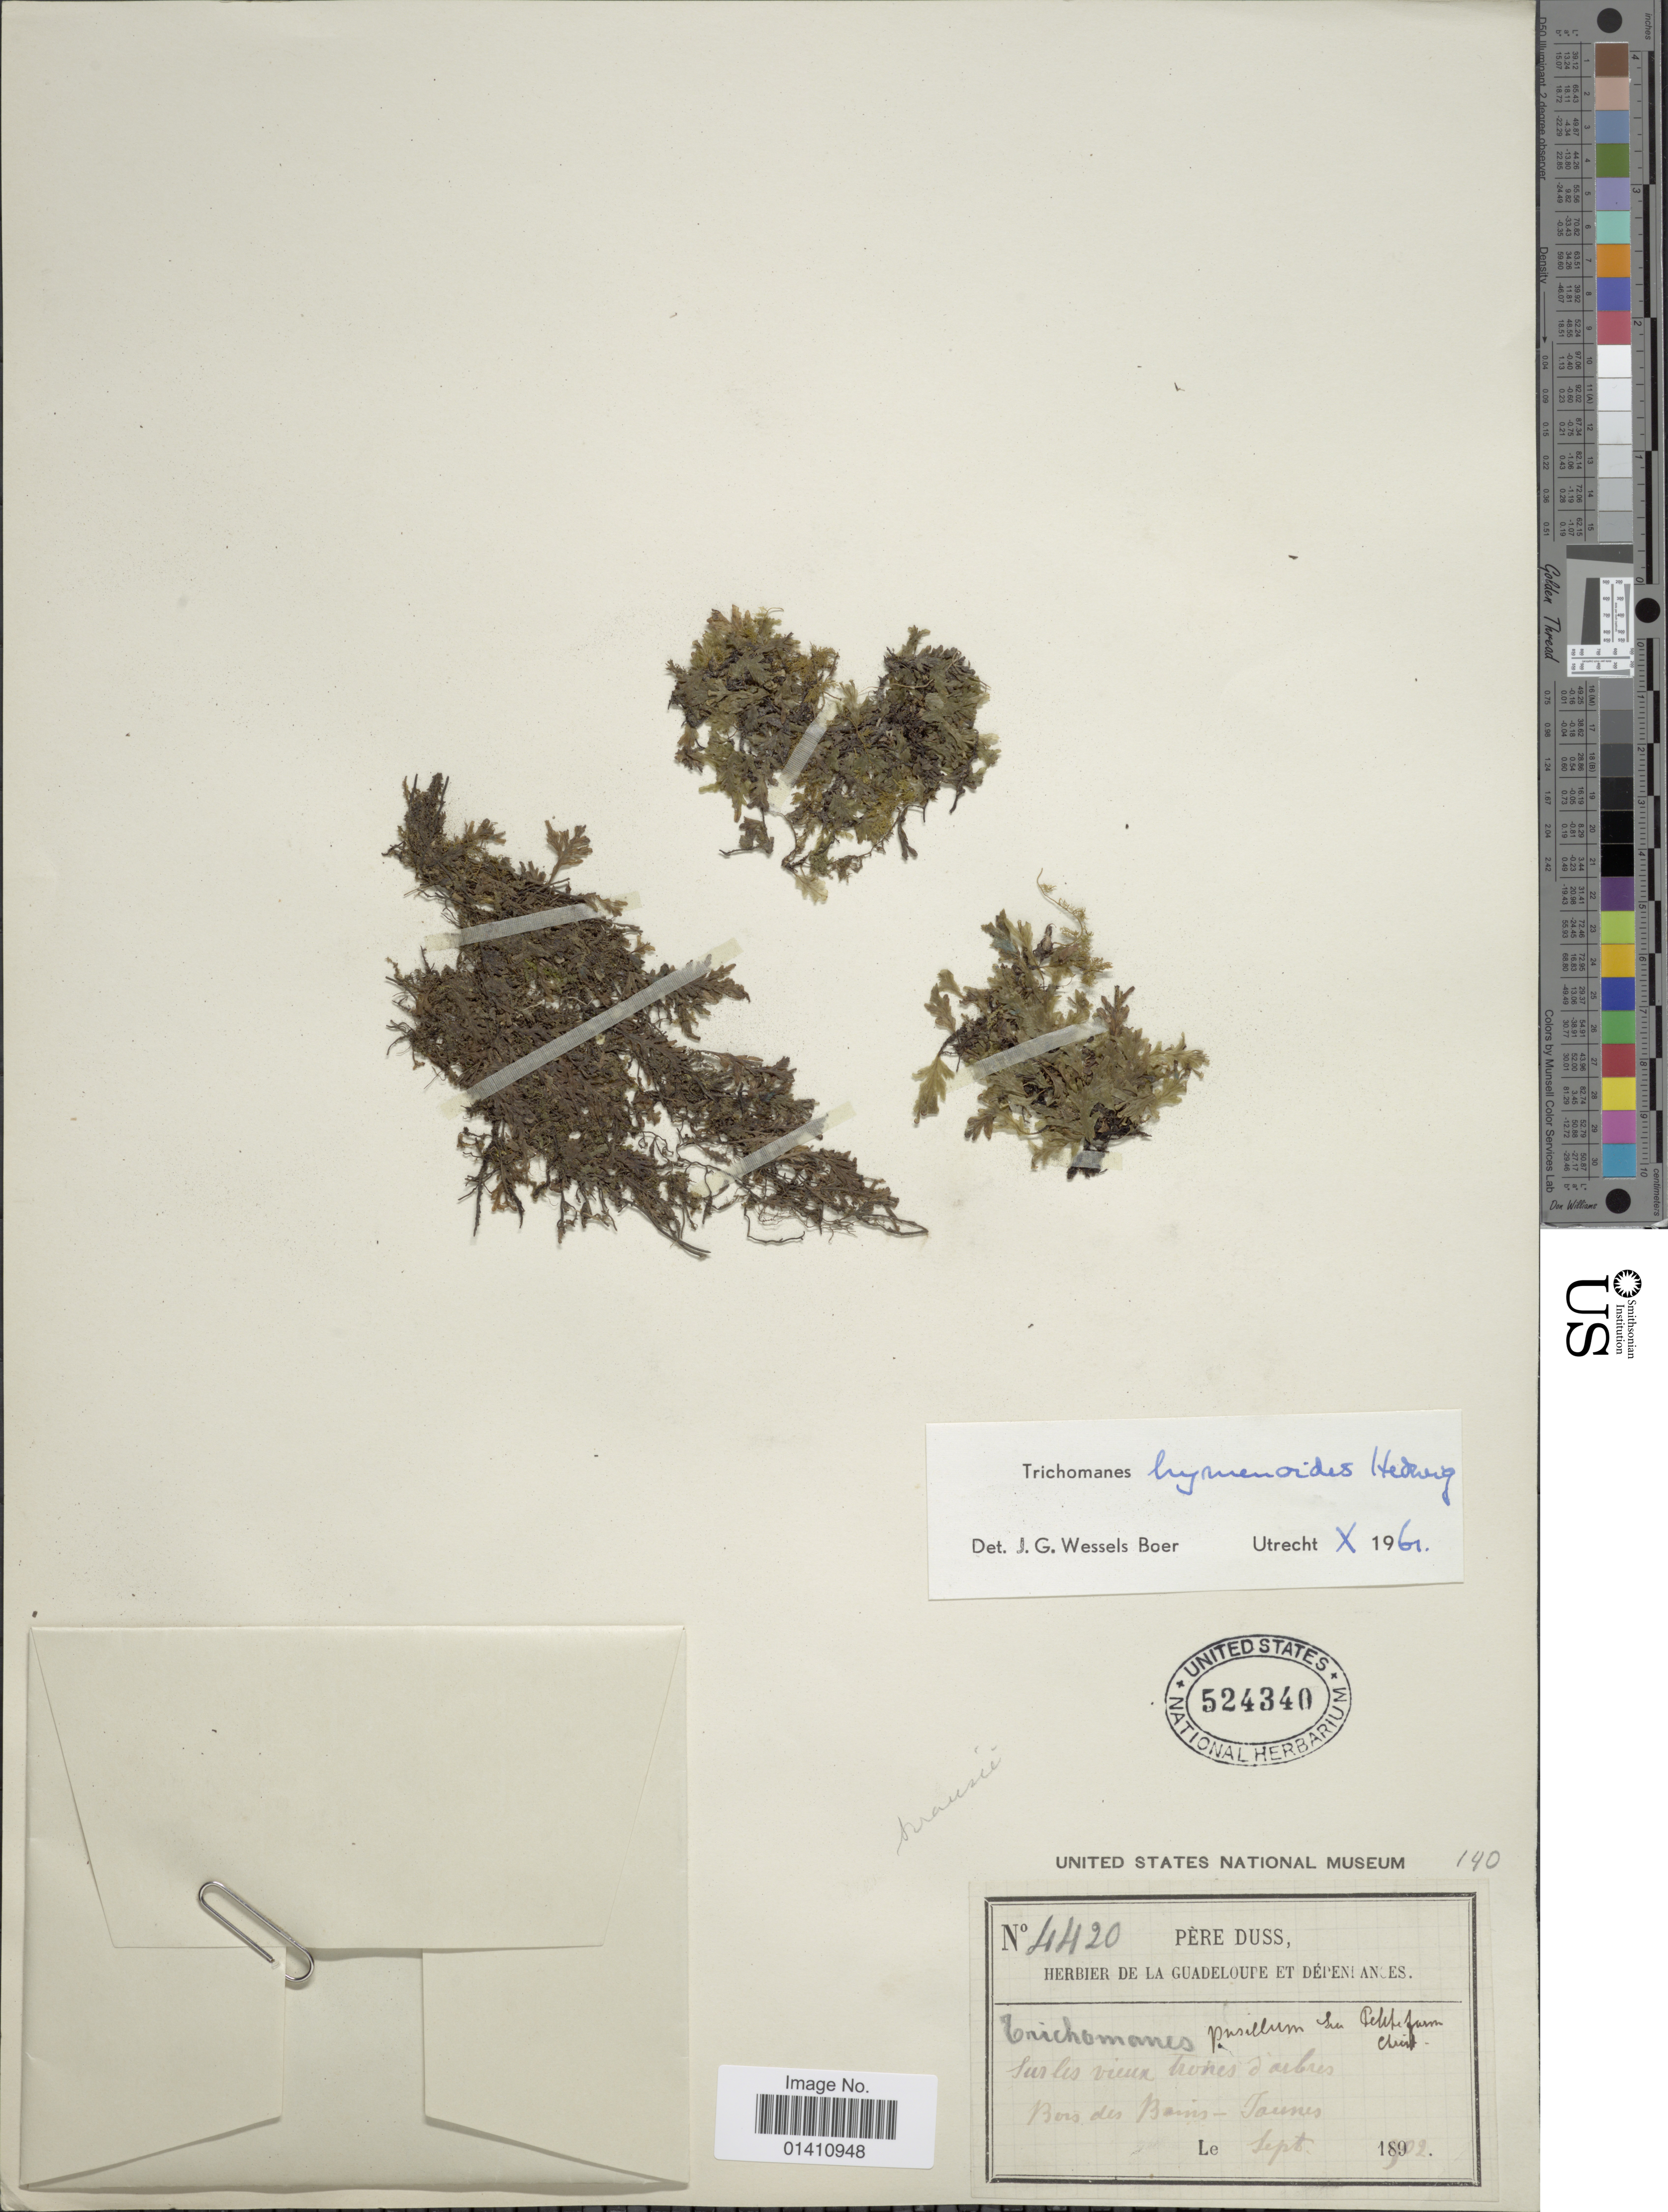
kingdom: Plantae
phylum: Tracheophyta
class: Polypodiopsida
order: Hymenophyllales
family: Hymenophyllaceae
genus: Didymoglossum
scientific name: Didymoglossum hymenoides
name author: (Hedw.) Copel.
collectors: Père Duss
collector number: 4420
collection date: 1892-09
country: Guadeloupe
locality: Bois des Bains-Jaunes.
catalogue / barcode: US 524340